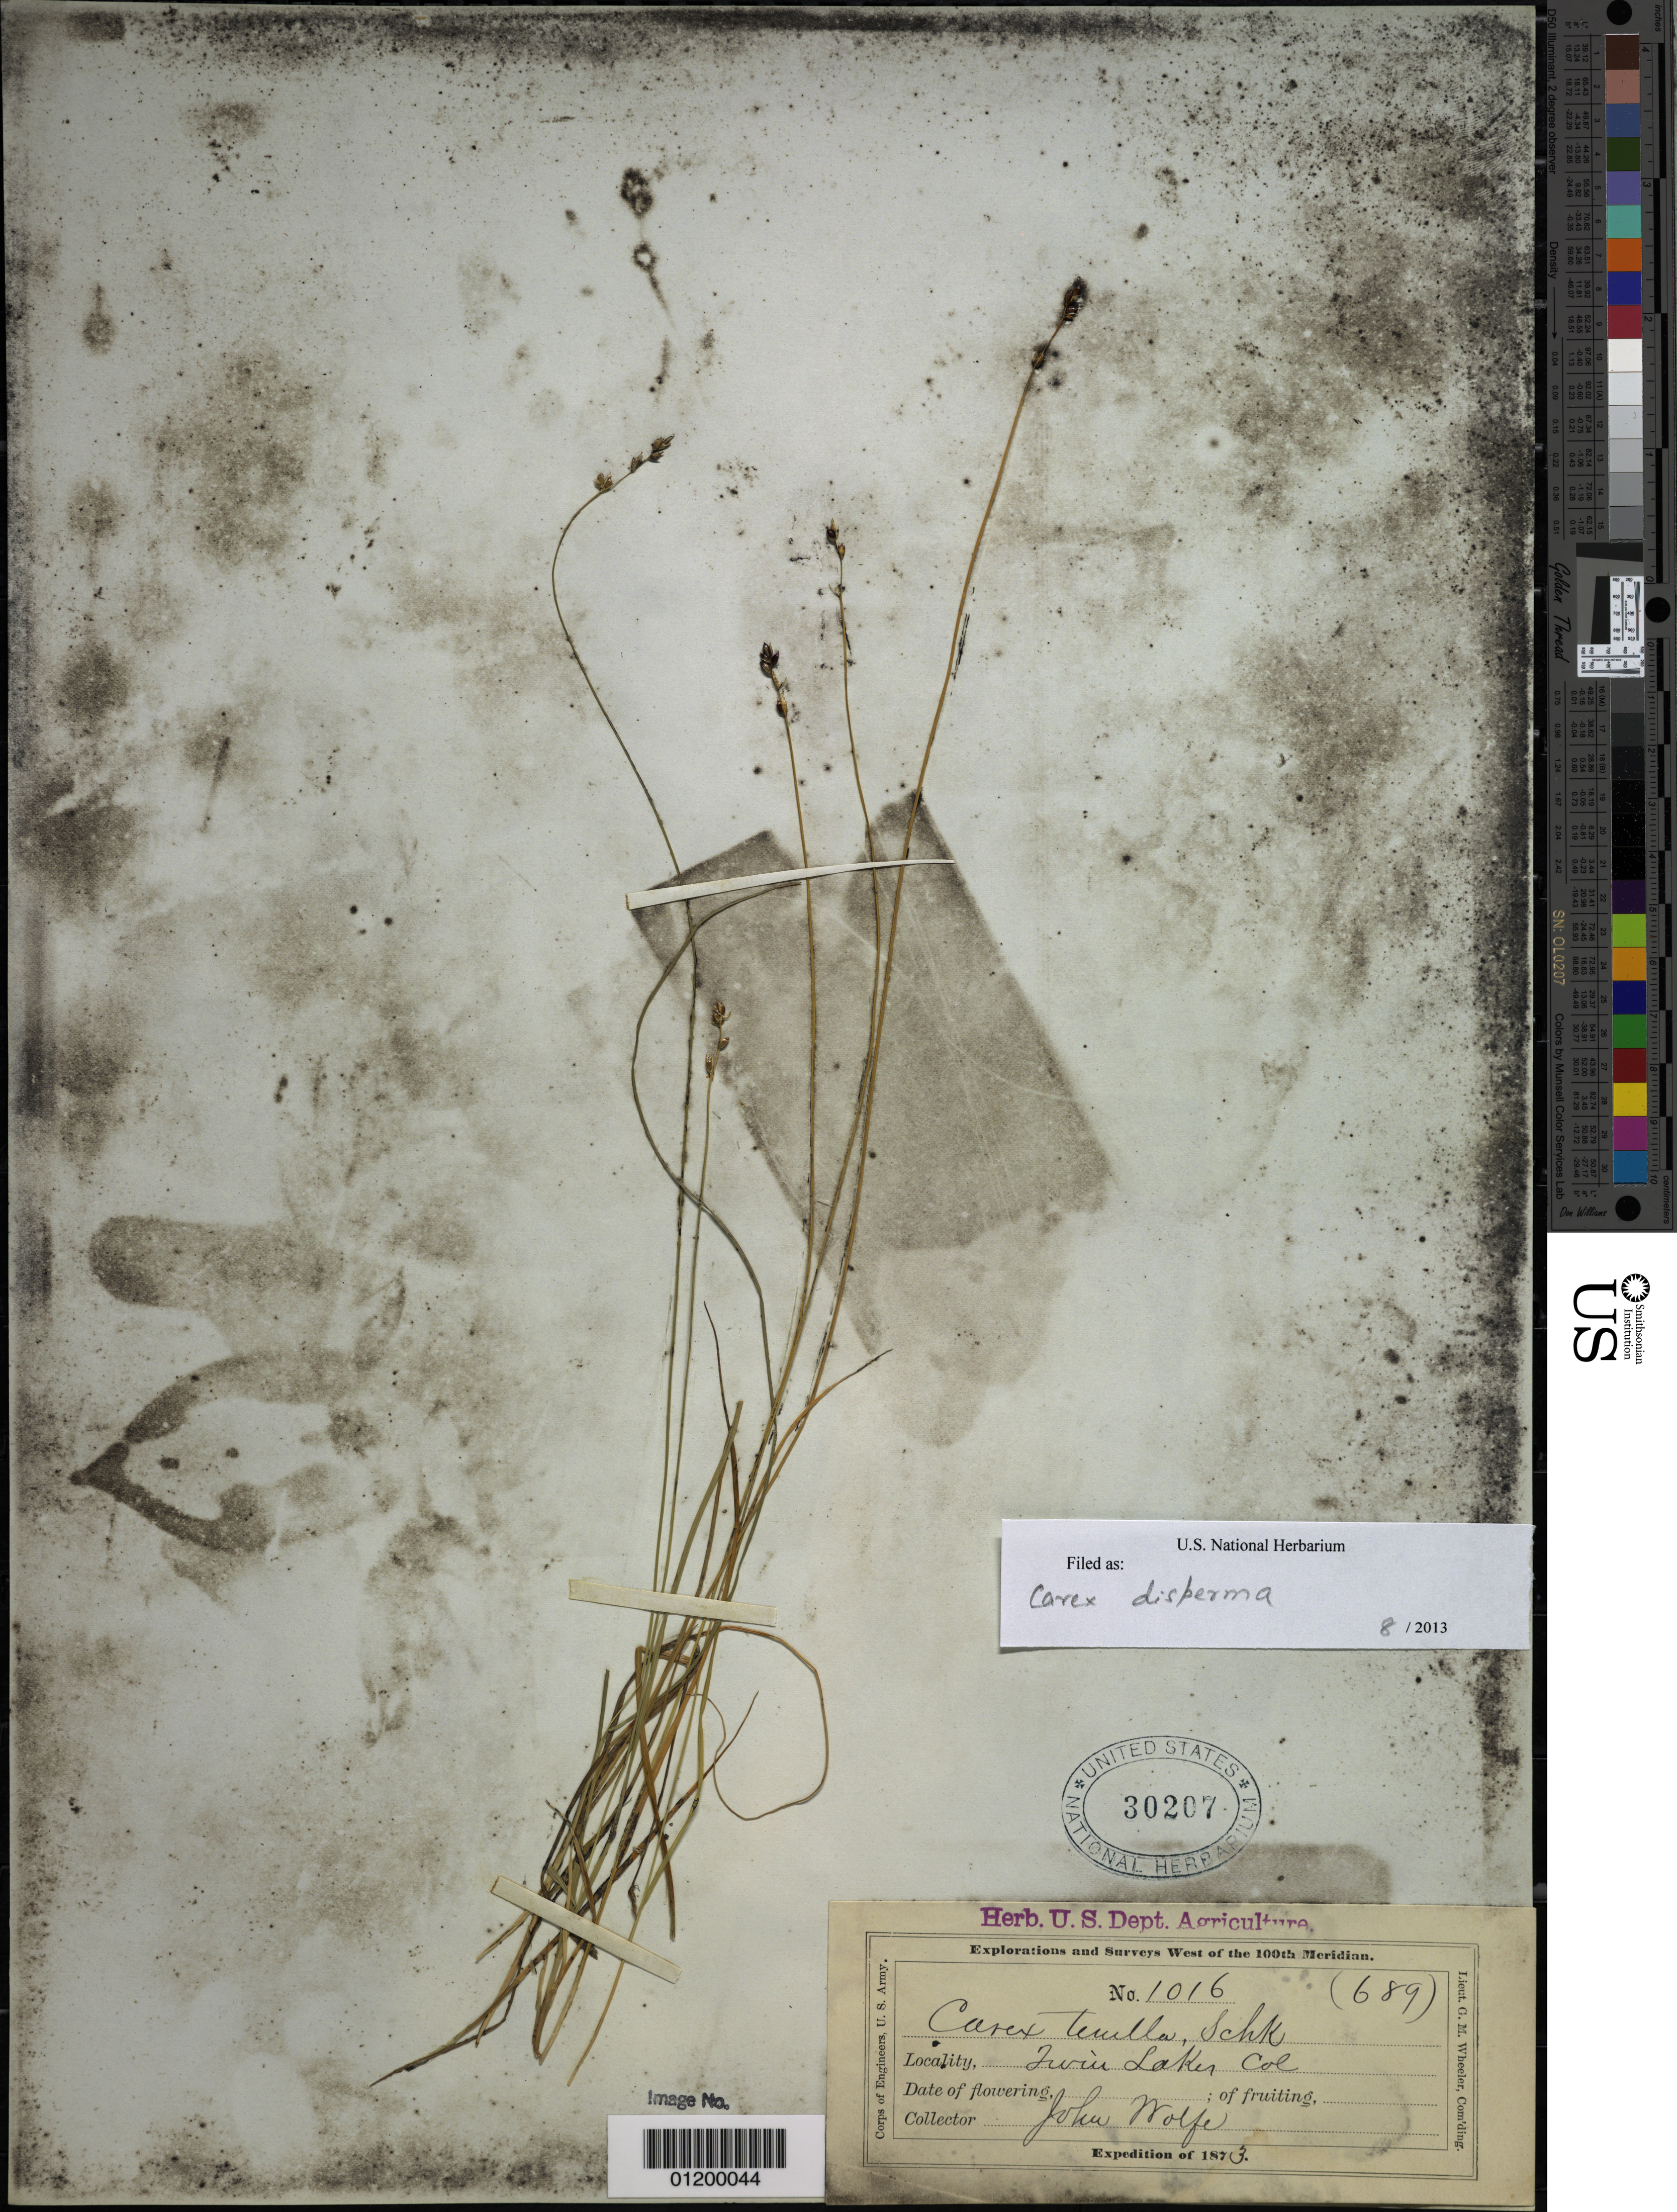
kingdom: Plantae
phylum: Tracheophyta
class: Liliopsida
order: Poales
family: Cyperaceae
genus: Carex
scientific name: Carex disperma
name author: Dewey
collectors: J. Wolfe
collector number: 1016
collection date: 1873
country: United States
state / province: Colorado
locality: Twin Lakes.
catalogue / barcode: US 30207